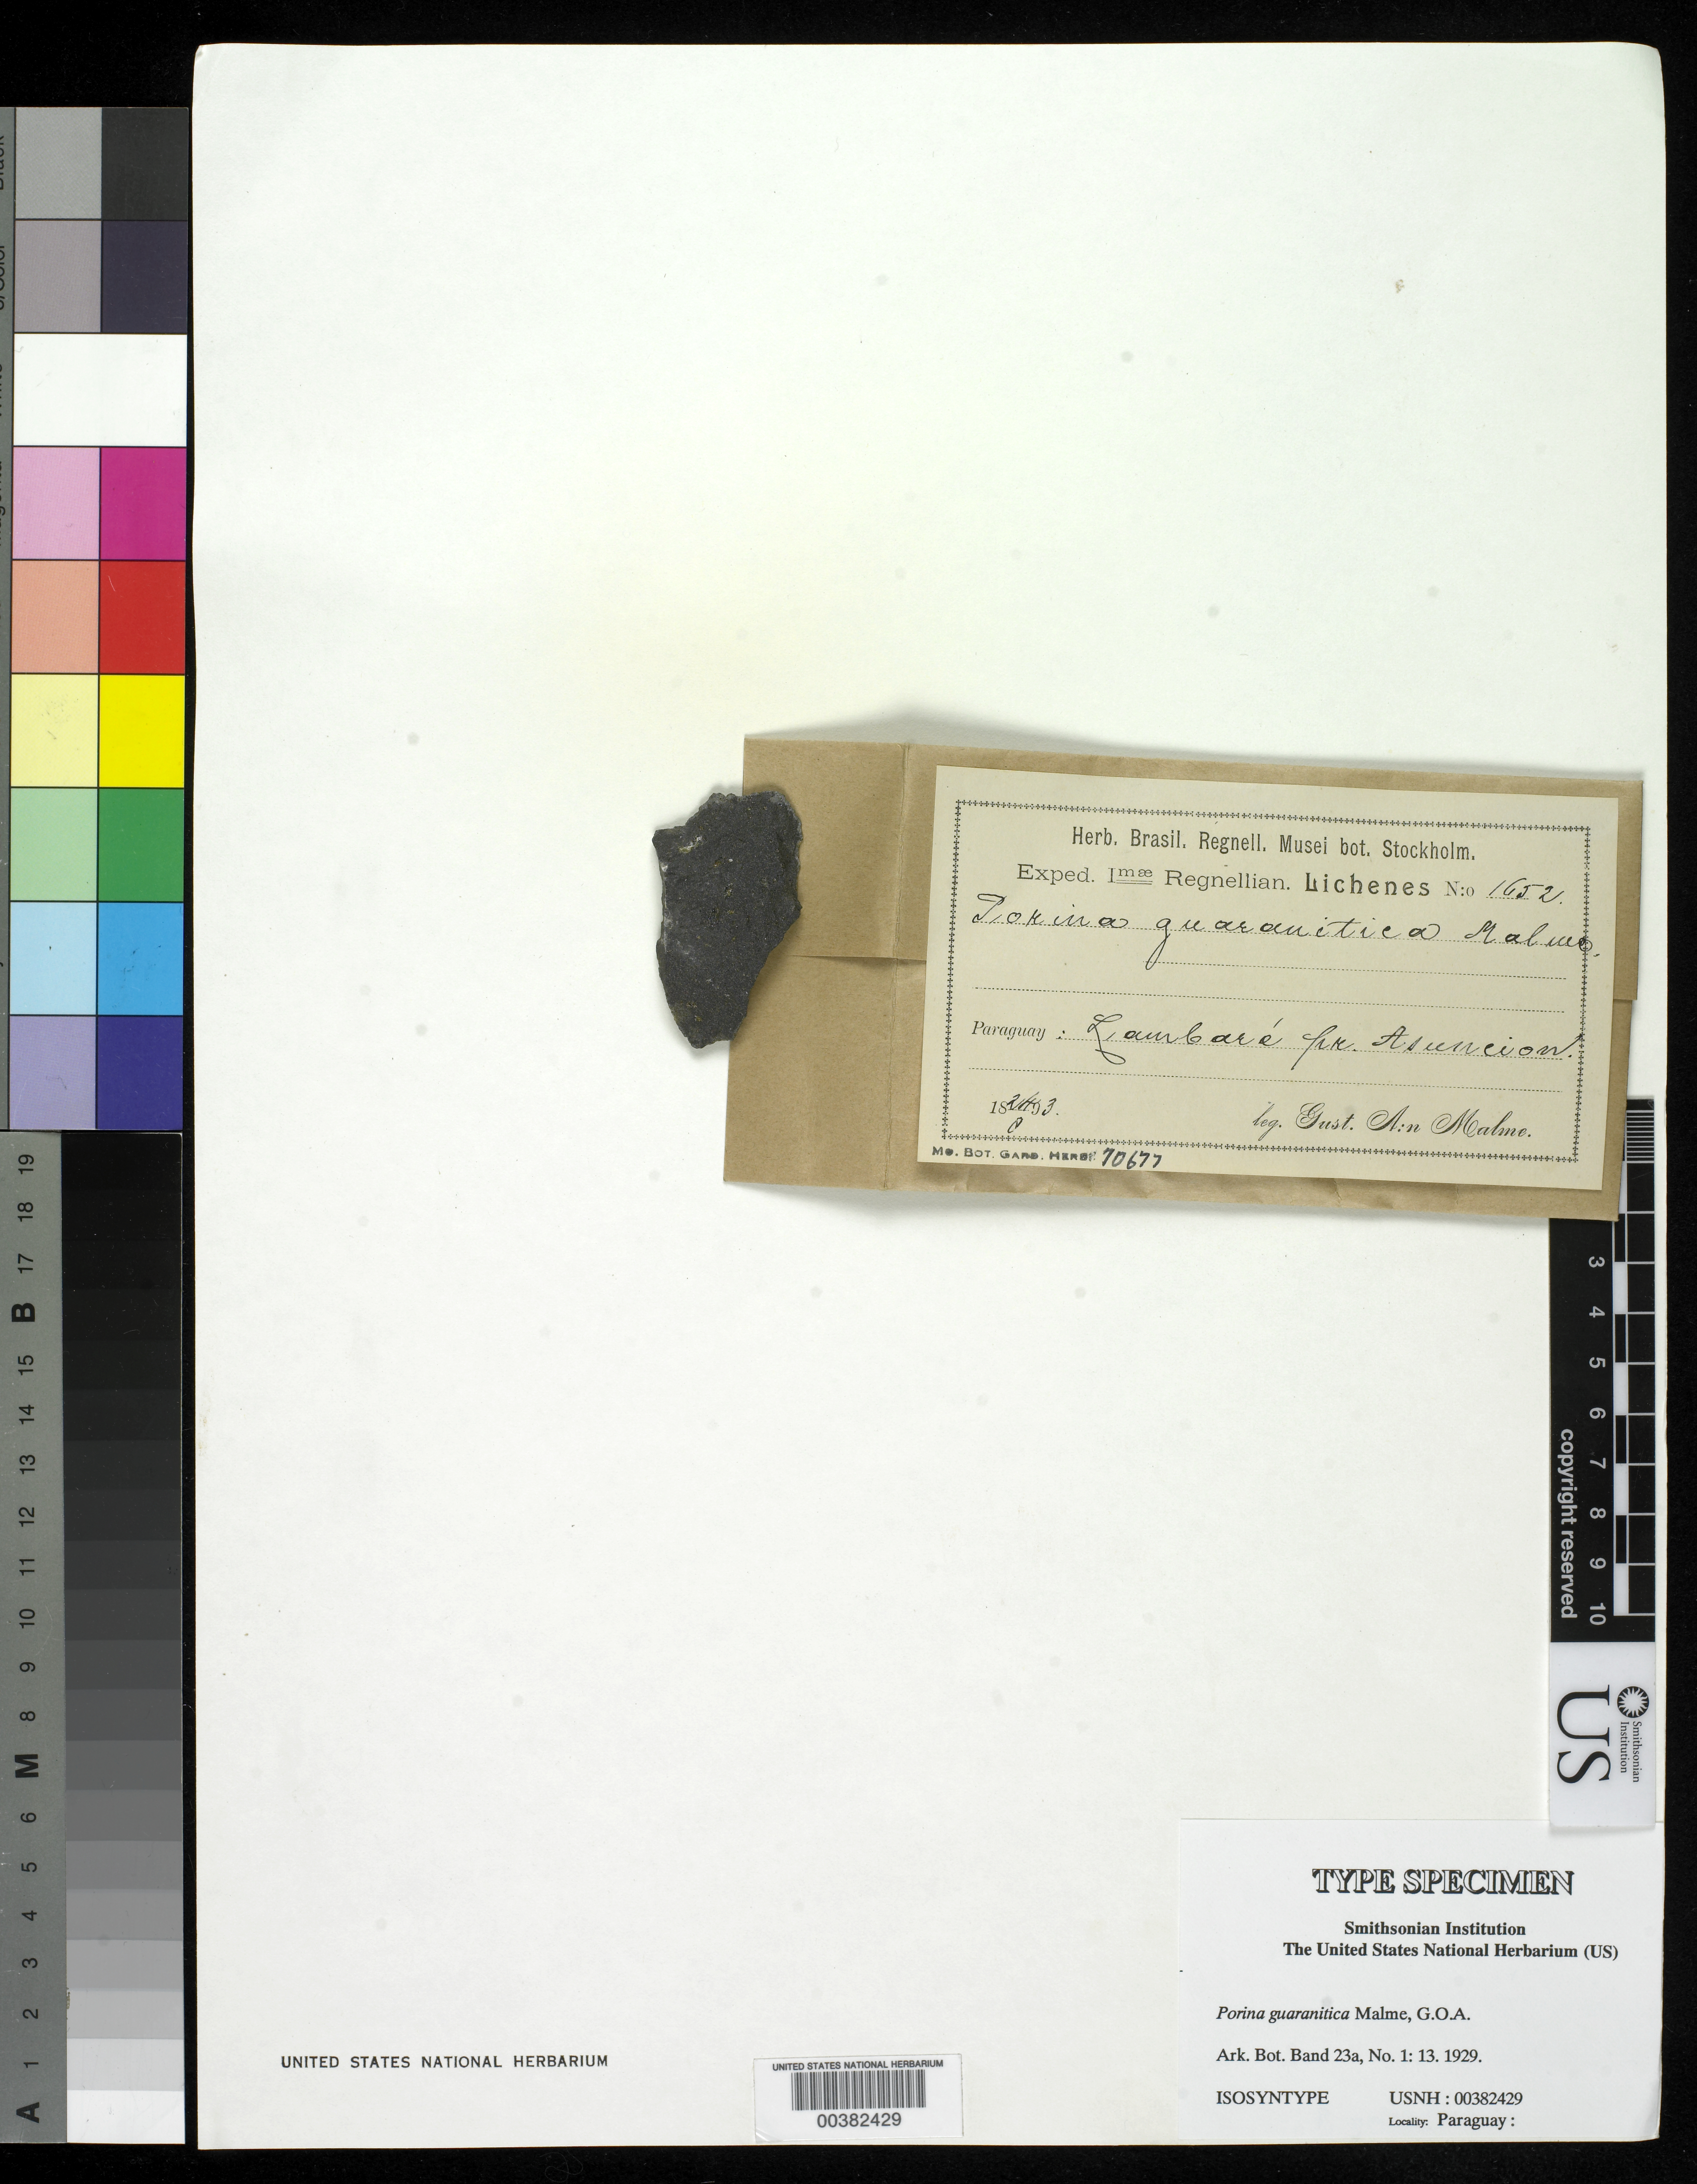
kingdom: Fungi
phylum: Ascomycota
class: Lecanoromycetes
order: Ostropales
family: Porinaceae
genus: Porina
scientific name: Porina guaranitica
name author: Malme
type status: Isosyntype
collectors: G. O. A. Malme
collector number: Exped. I. Regnell. Lich. 1652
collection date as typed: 24 Feb 1893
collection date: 1893-02-24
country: Paraguay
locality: Lambare pr. Asuncion. [Lambare near Asuncion?]